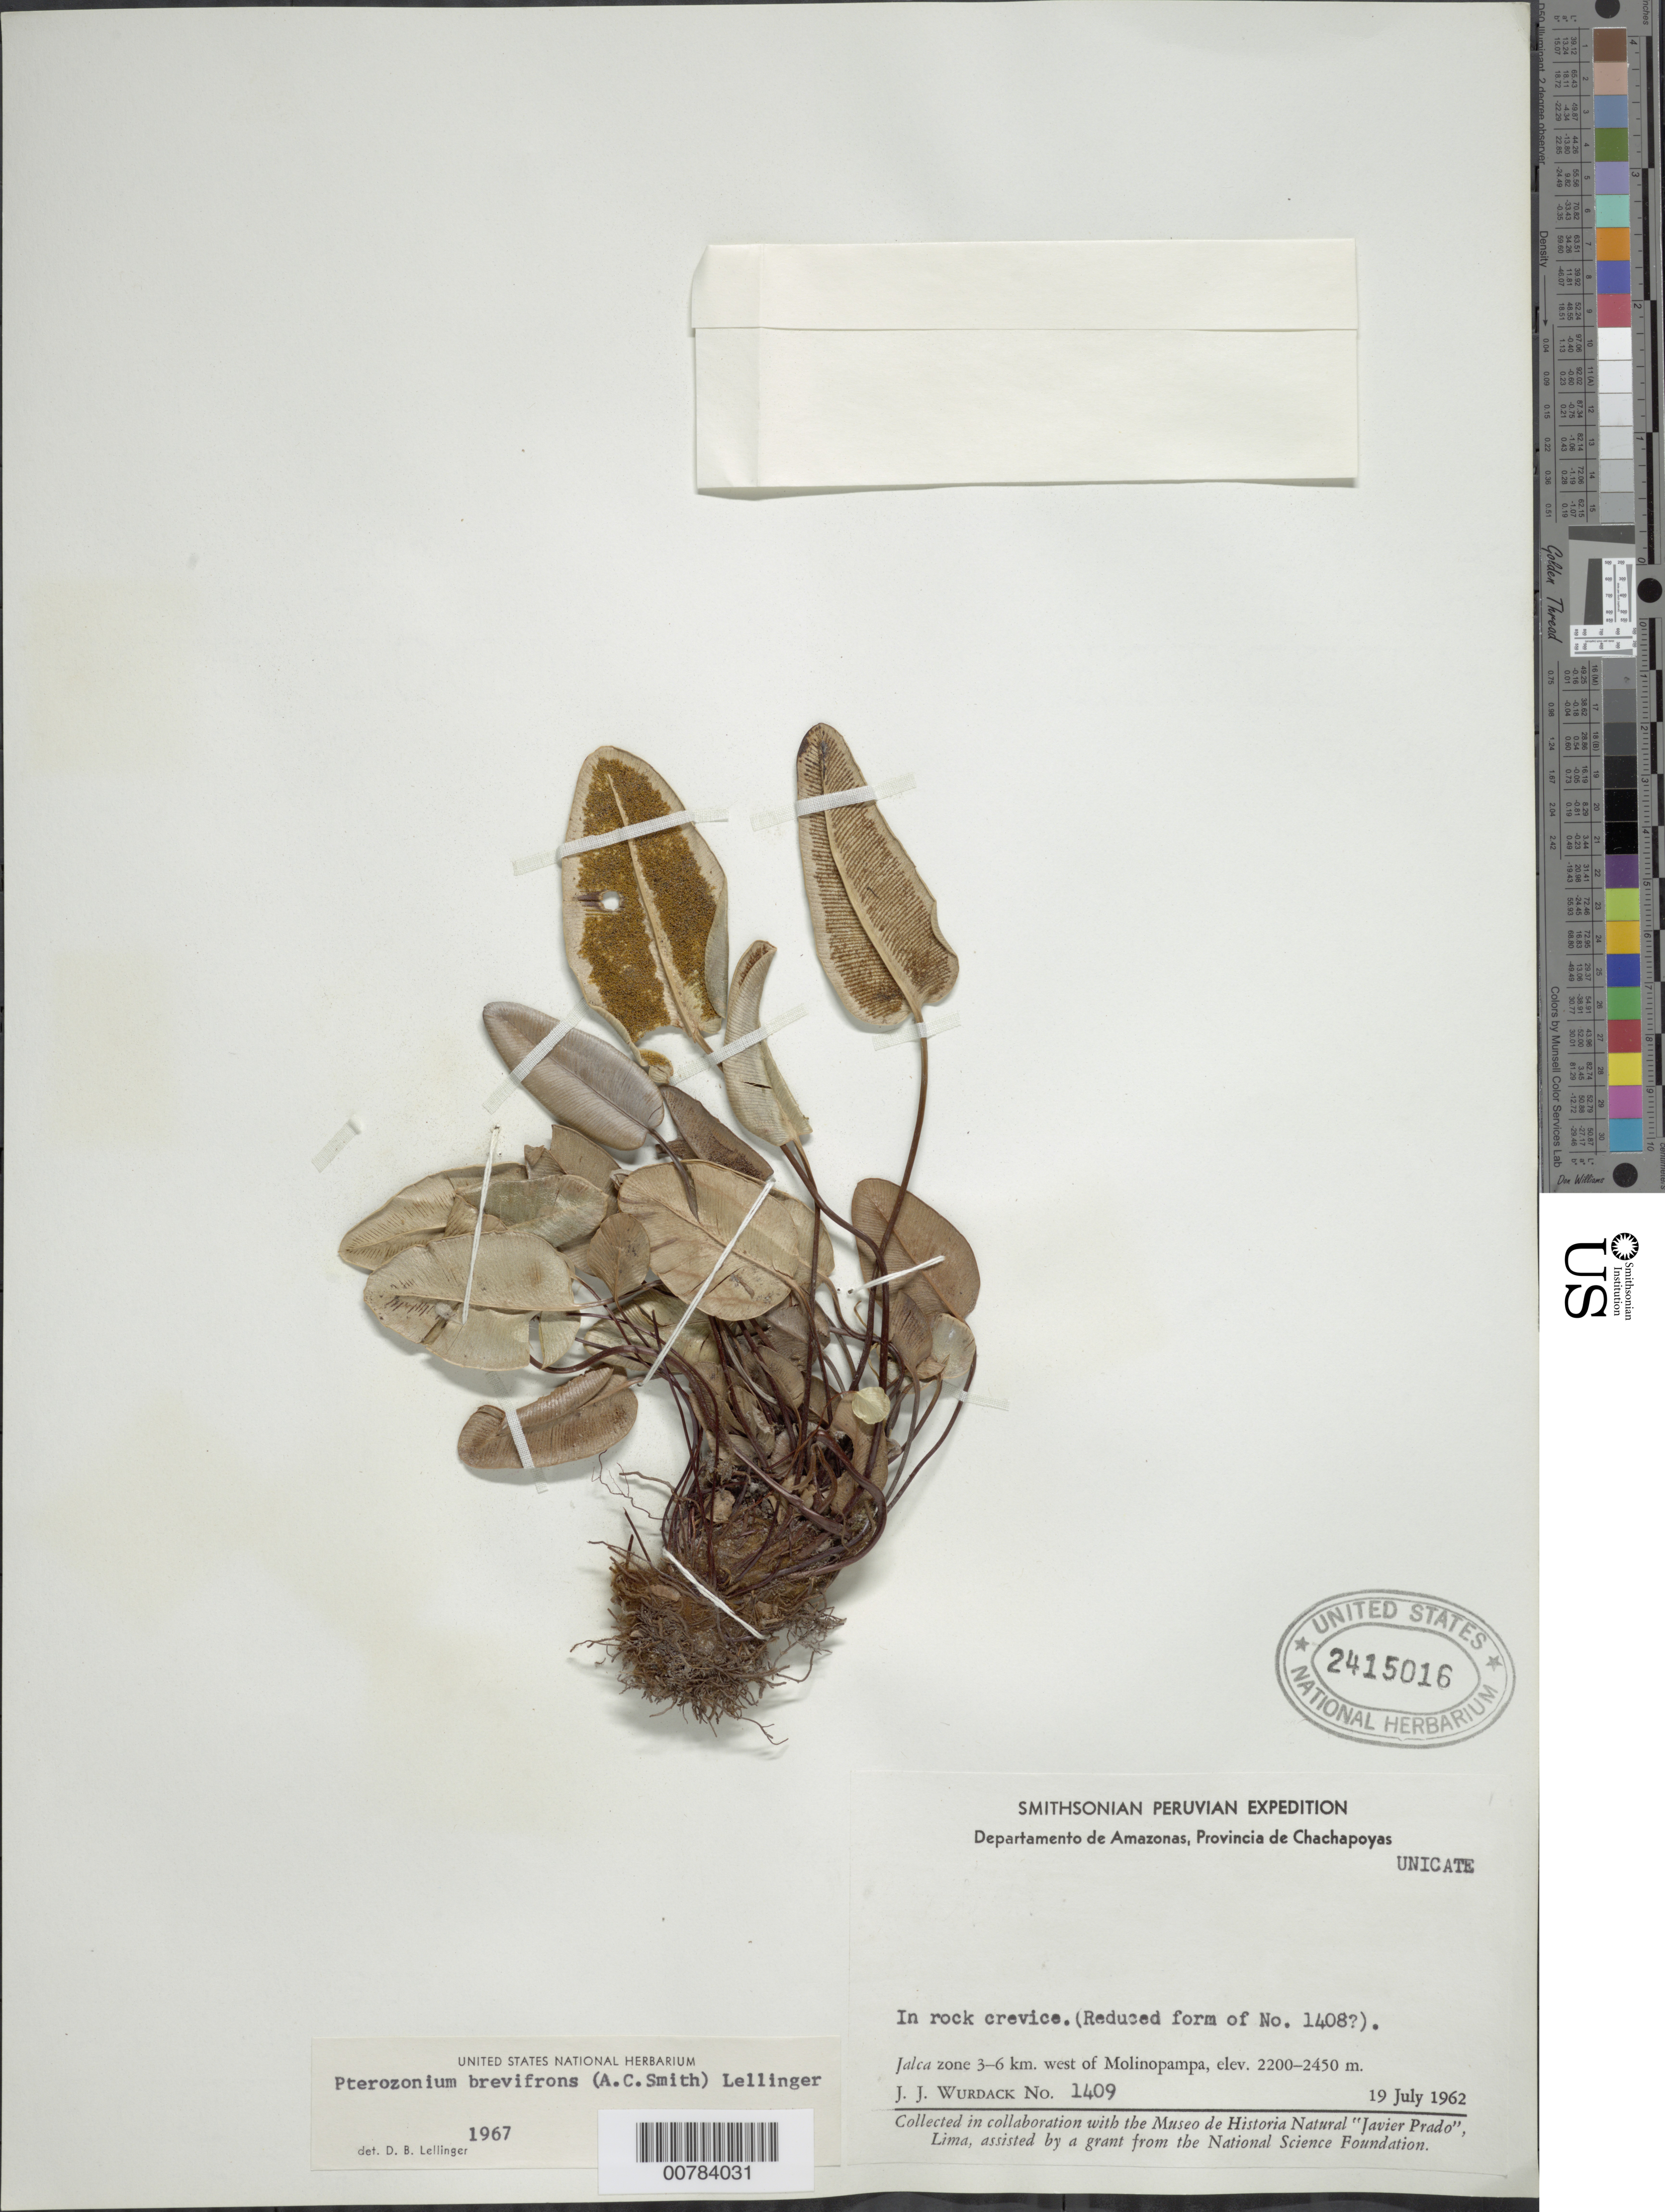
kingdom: Plantae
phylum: Tracheophyta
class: Polypodiopsida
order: Polypodiales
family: Pteridaceae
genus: Pterozonium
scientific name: Pterozonium brevifrons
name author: (A.C. Sm.) Lellinger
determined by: Lellinger, David B., (BOT), Smithsonian Institution - National Museum of Natural History (UNITED STATES)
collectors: J. J. Wurdack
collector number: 1409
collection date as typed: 19-Jul-62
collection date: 1962-07-19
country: Peru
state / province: Amazonas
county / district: Chachapoyas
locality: Jalca zone 3-6 km. W of Molinopampa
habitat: Rock crevice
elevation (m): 2200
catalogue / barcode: US 2415016